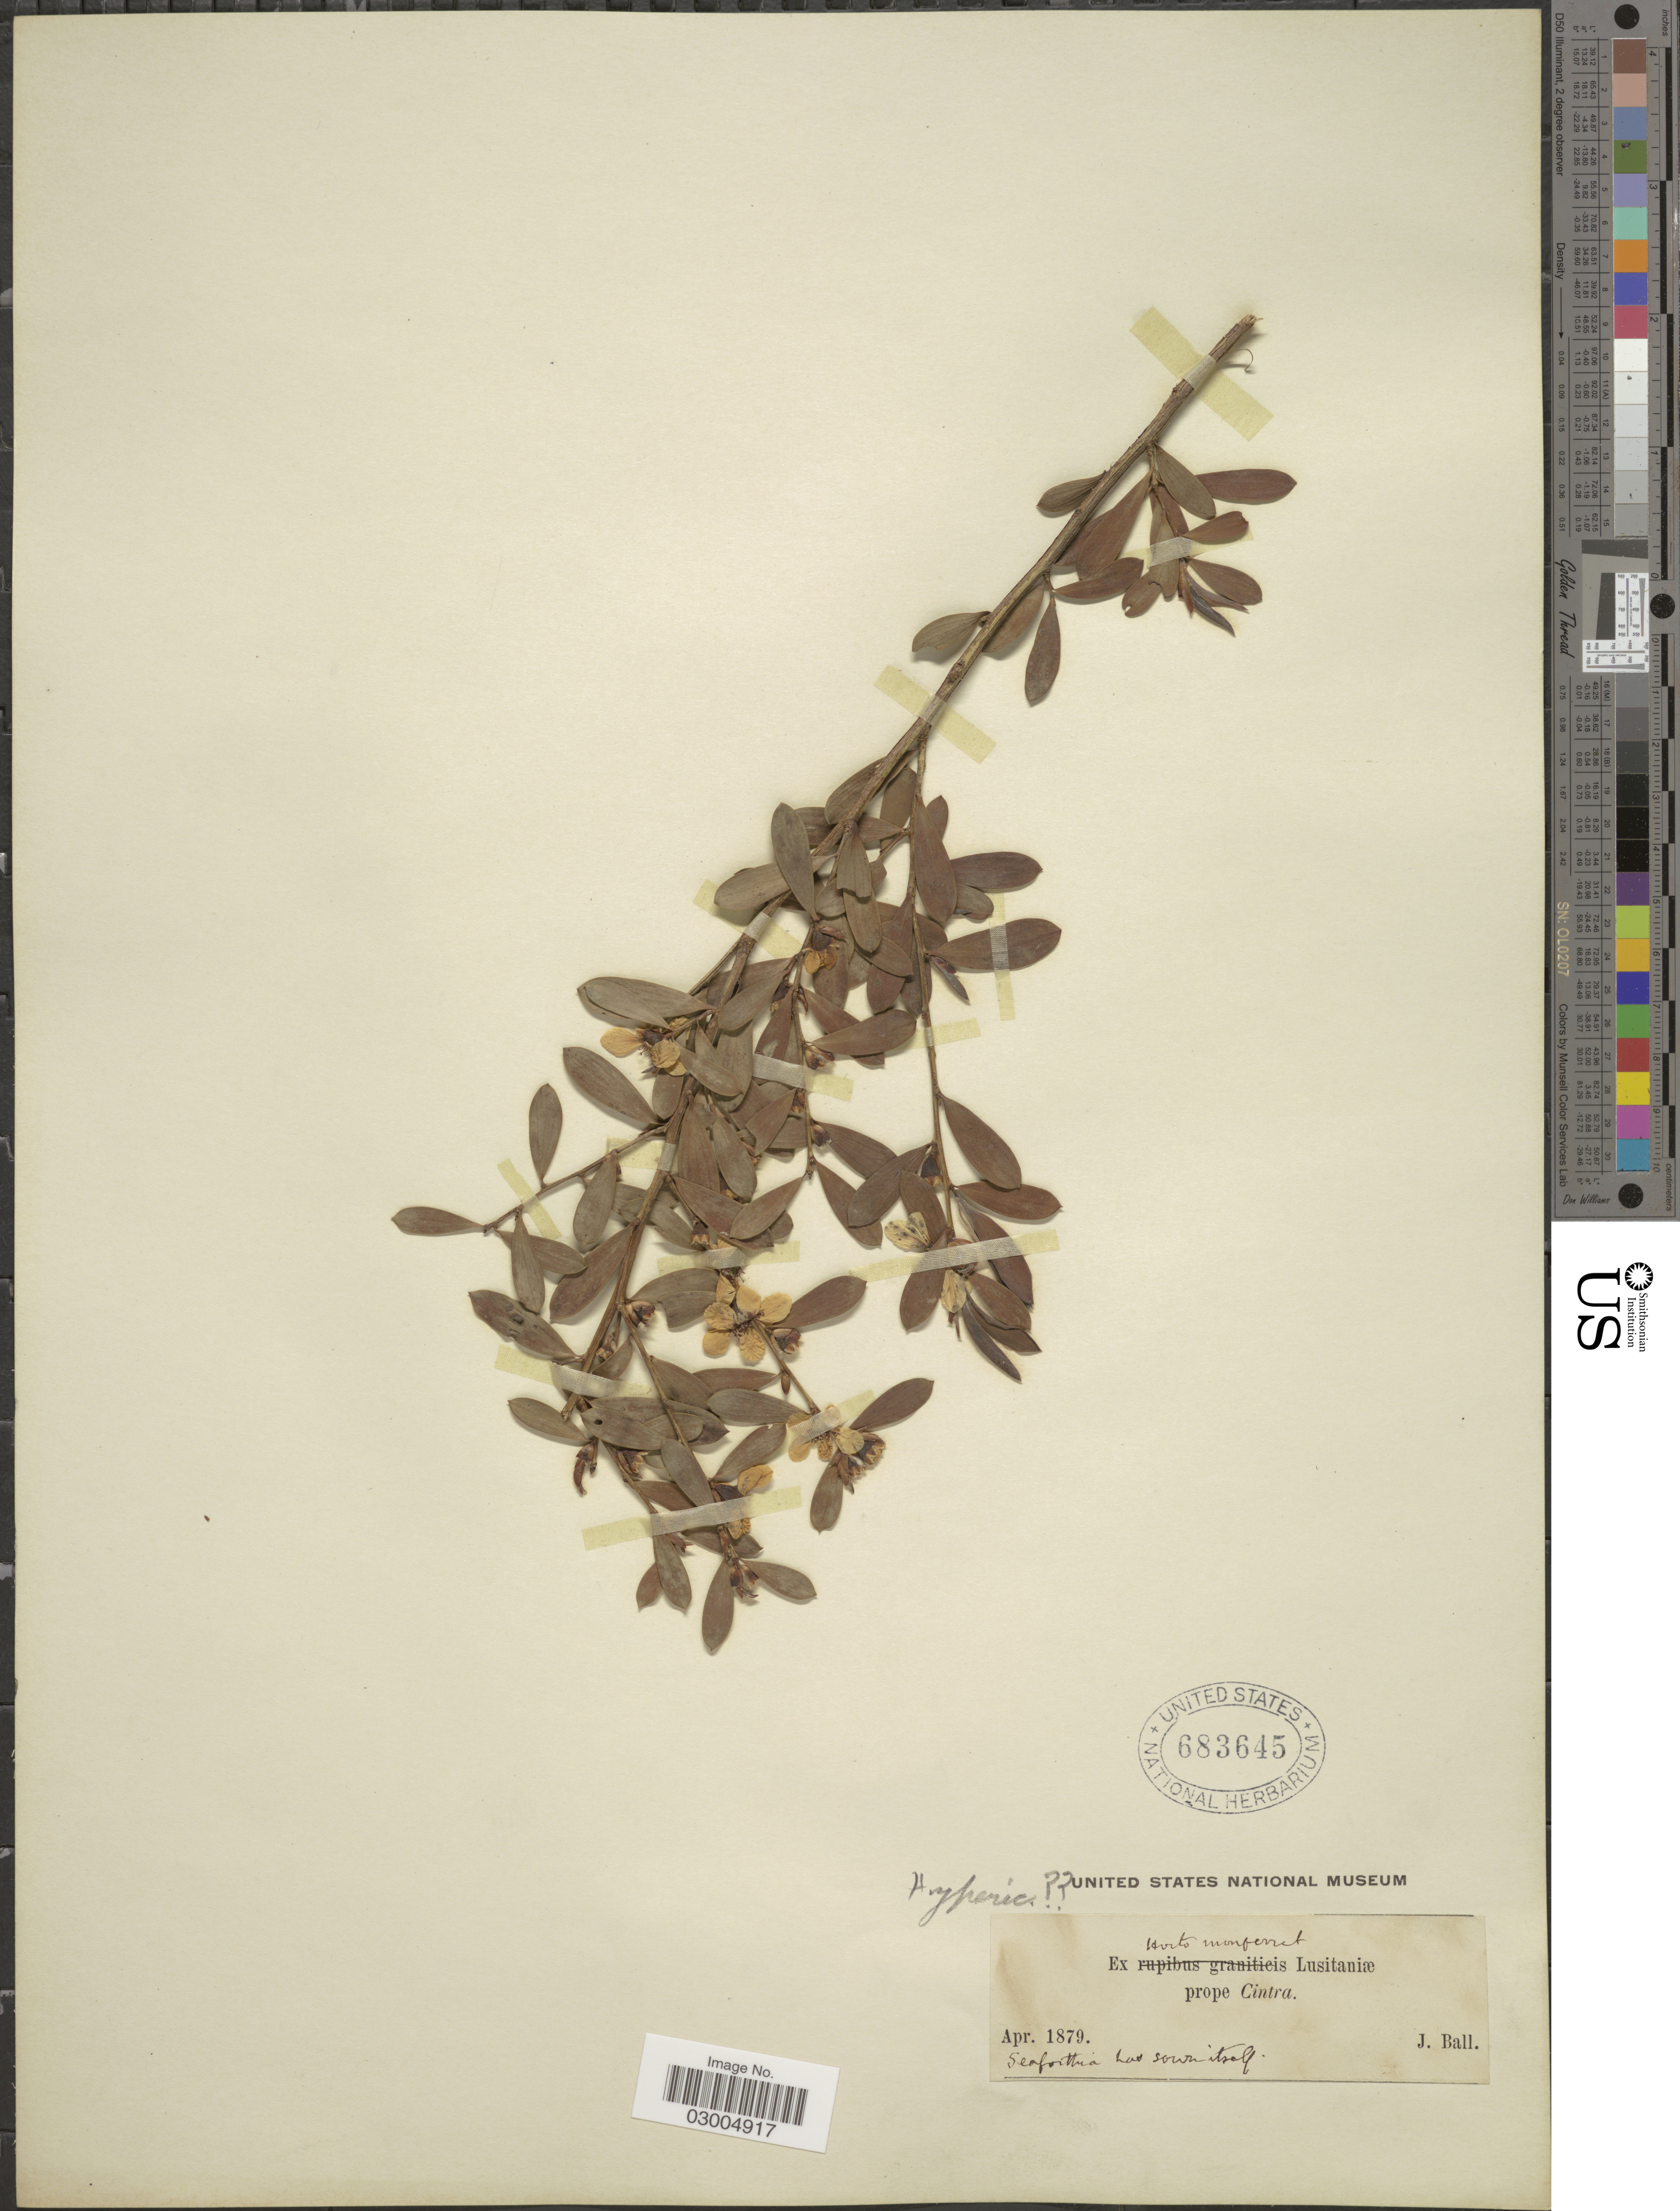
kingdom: Plantae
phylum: Tracheophyta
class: Magnoliopsida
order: Malpighiales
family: Hypericaceae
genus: Hypericum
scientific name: Hypericum sp.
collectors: J. Ball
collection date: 1879-04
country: Portugal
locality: Ex Horto monferret Lusitaniæ prope Cintra. [Sintra]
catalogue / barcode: US 683645